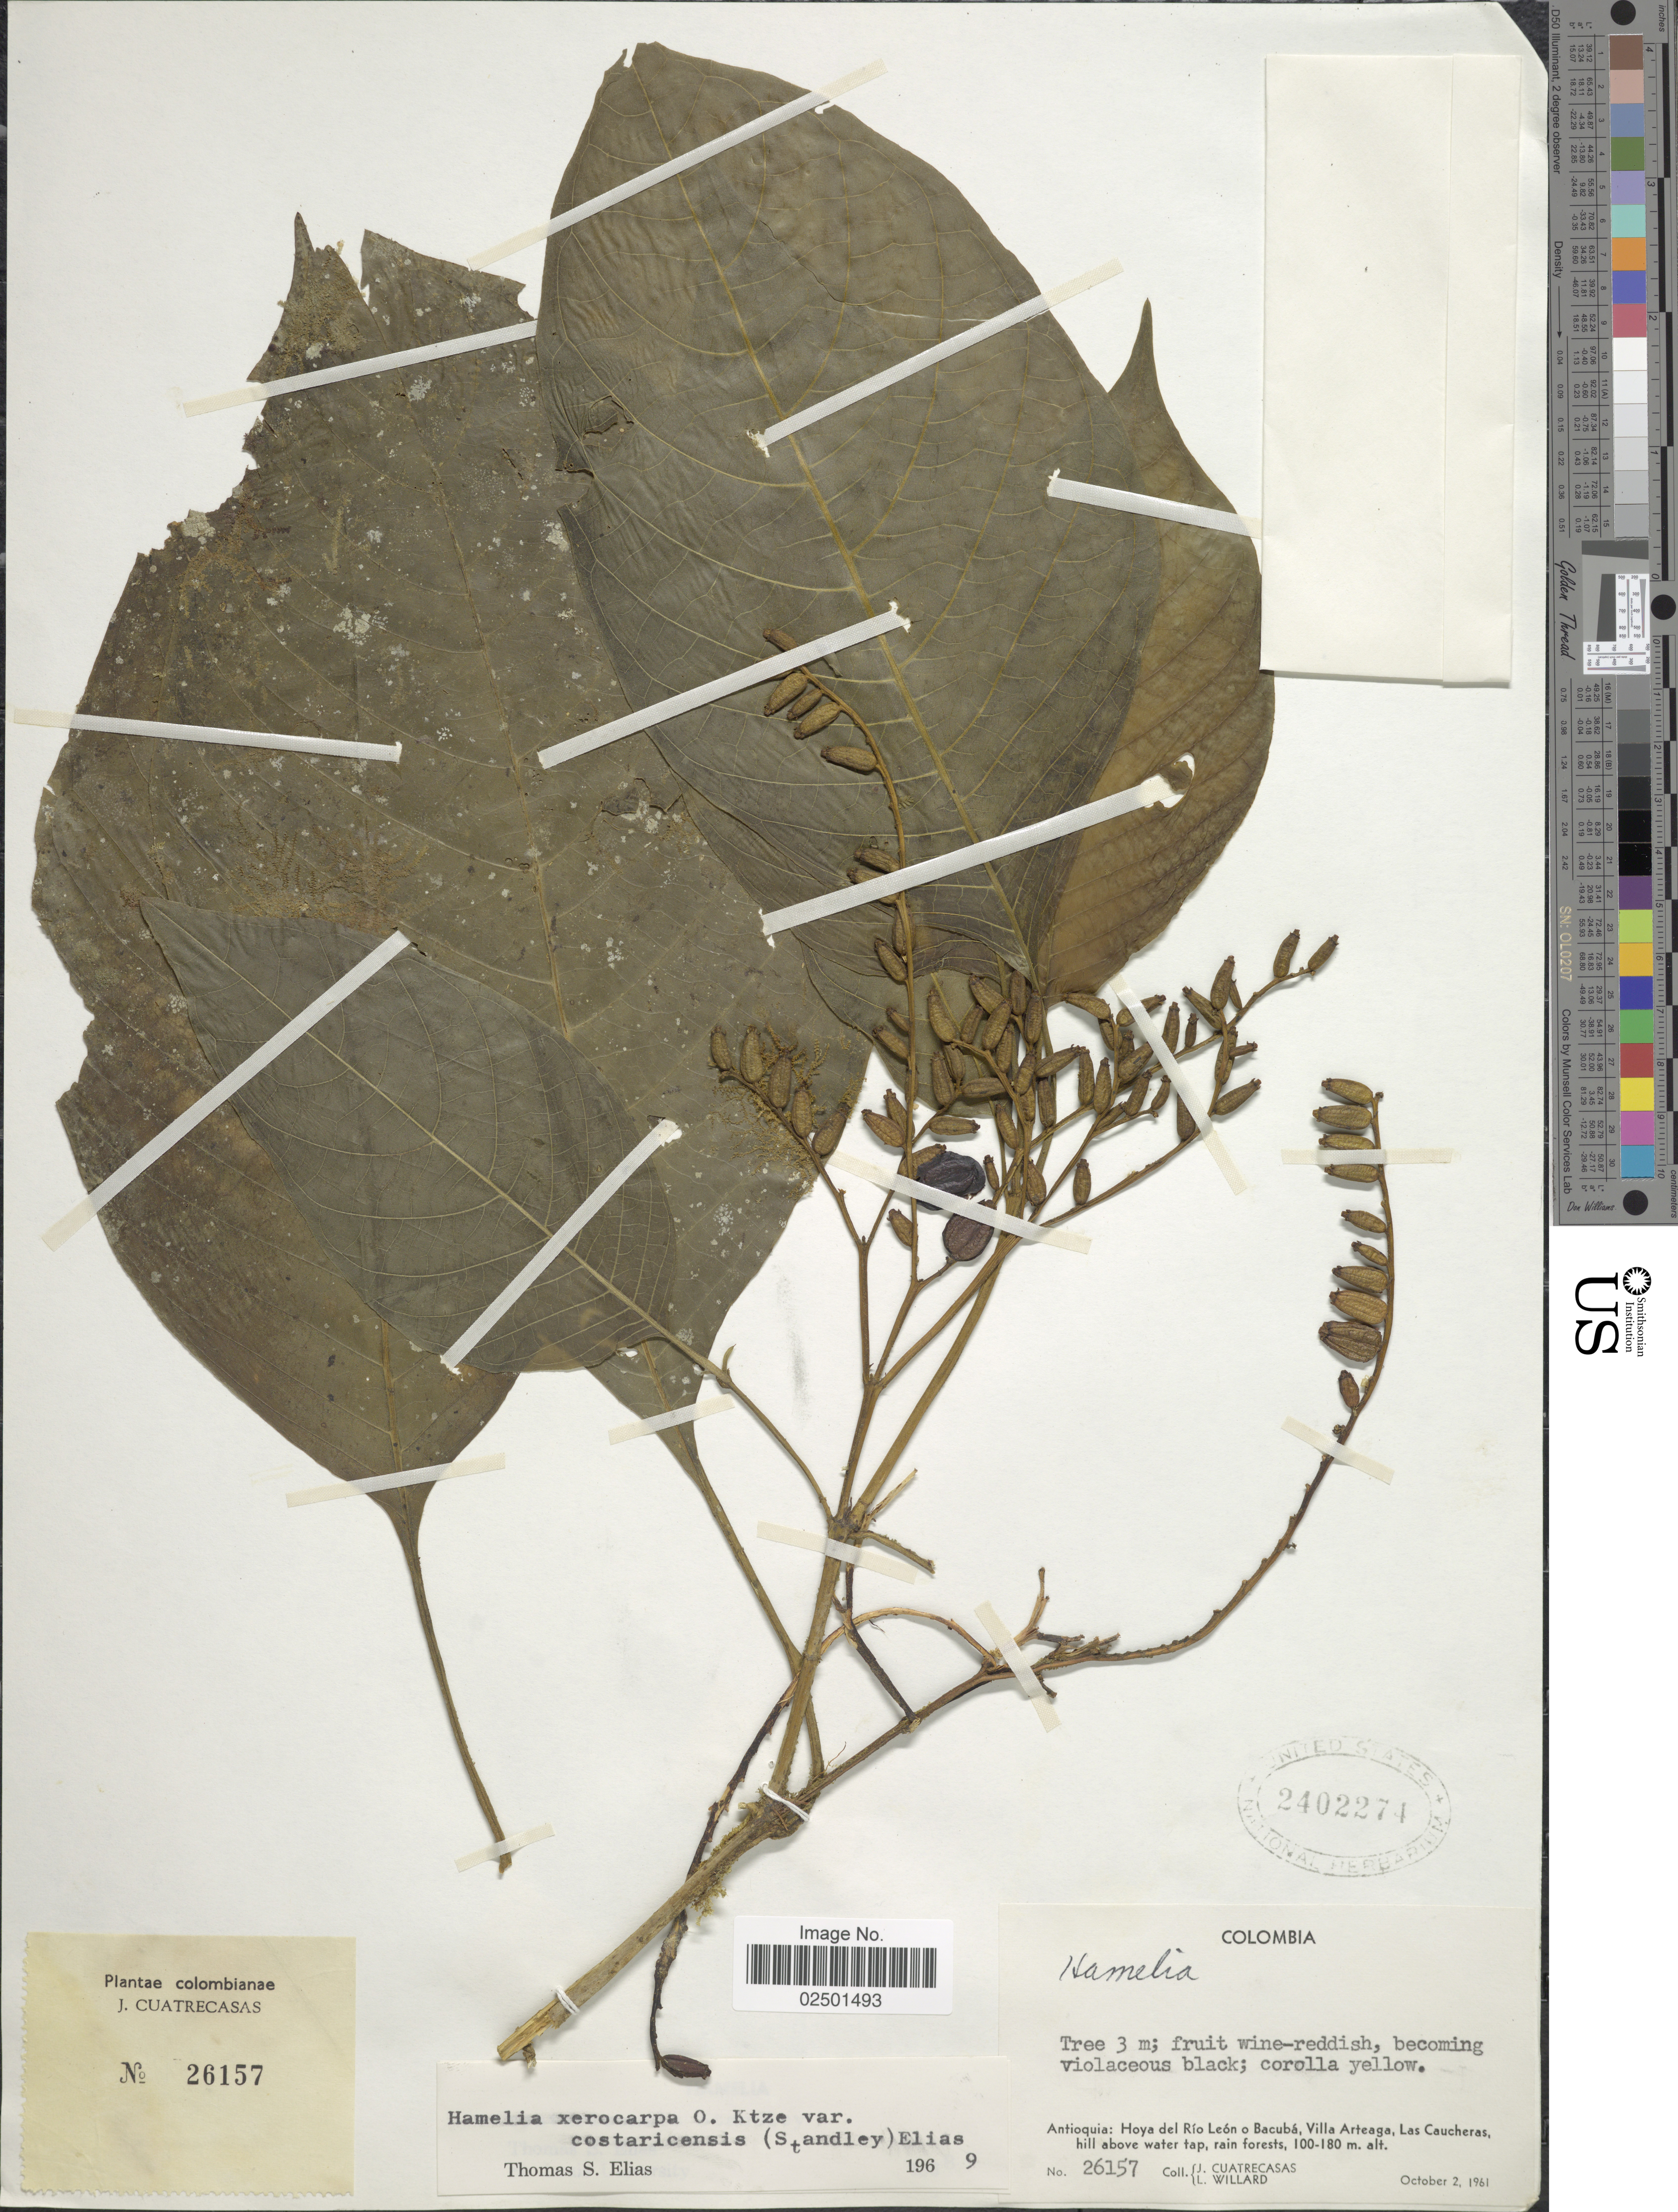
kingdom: Plantae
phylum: Tracheophyta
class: Magnoliopsida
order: Gentianales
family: Rubiaceae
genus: Hamelia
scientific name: Hamelia xerocarpa var. costaricensis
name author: (Standl.) T.S. Elias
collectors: J. Cuatrecasas & L. Willard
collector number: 26157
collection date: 1961-10-02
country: Colombia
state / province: Antioquia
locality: Hoya del Rio Leon o Bacubá, Villa Arteaga, Las Caucheras, hill above water tap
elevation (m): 100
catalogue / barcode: US 2402274